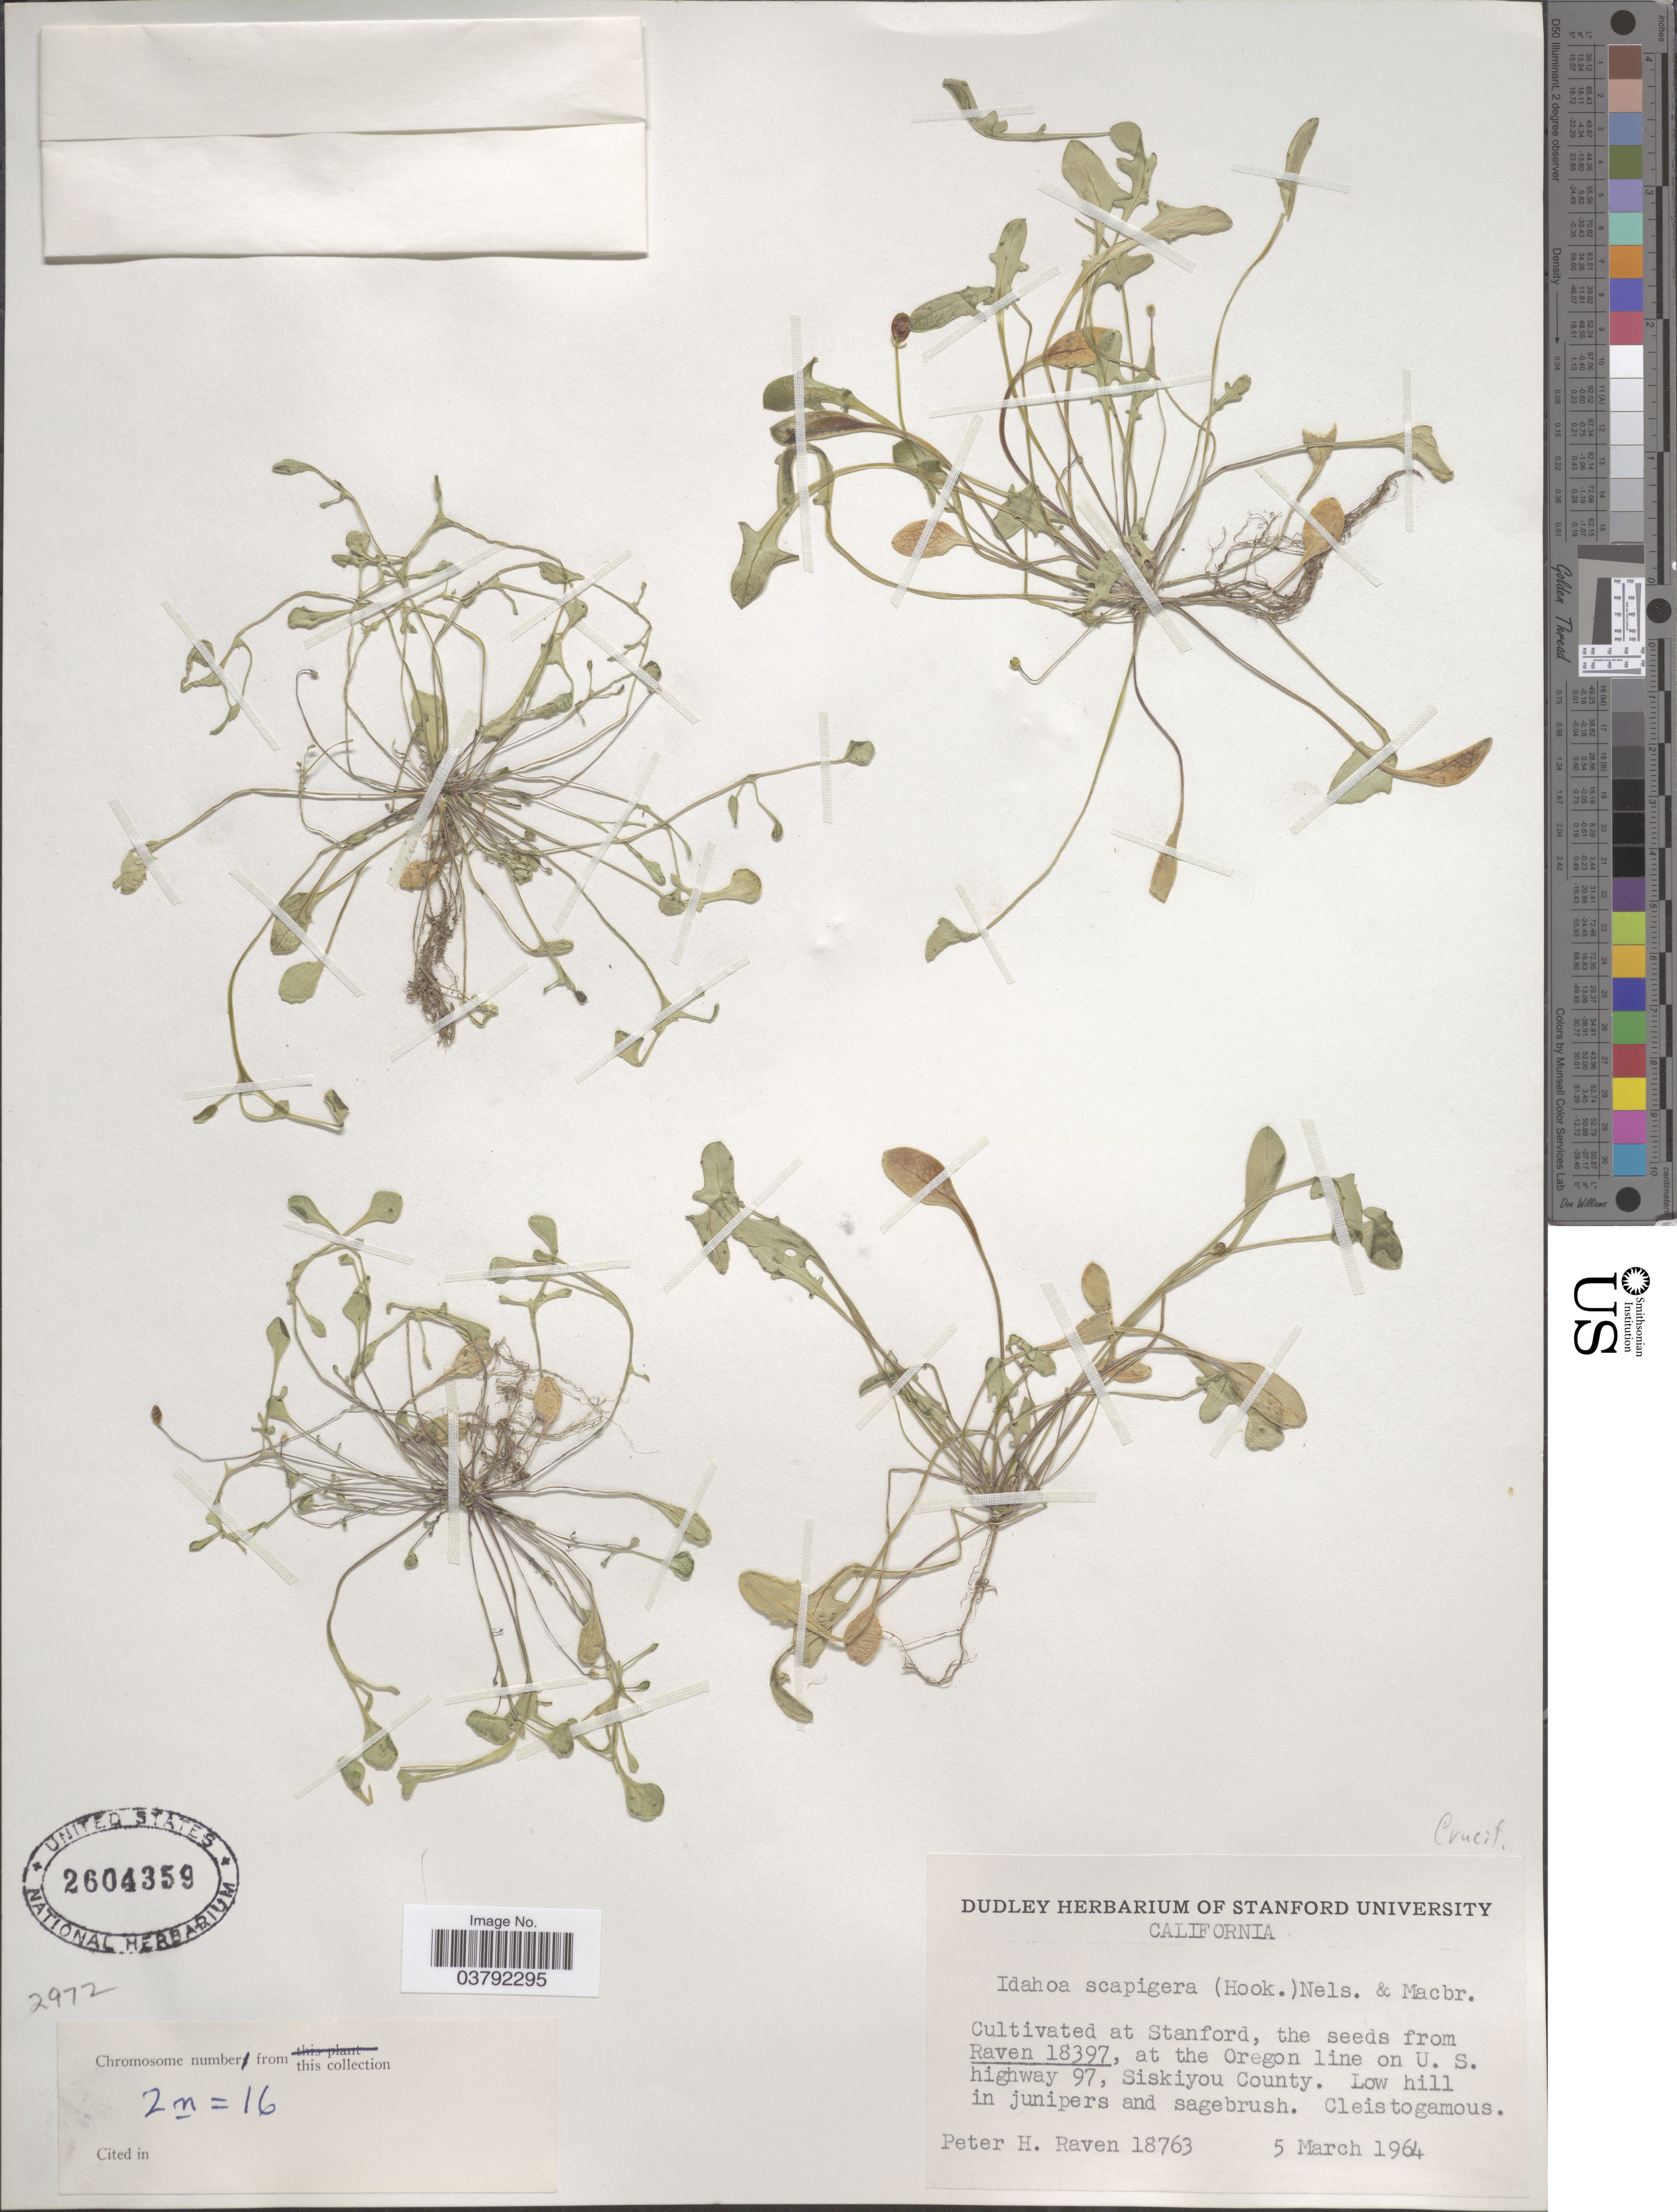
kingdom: Plantae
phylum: Tracheophyta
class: Magnoliopsida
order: Brassicales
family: Brassicaceae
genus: Idahoa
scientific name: Idahoa scapigera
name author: A. Nelson & J.F. Macbr.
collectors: P. H. Raven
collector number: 18763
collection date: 1964-03-05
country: United States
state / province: California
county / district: Santa Clara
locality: At Stanford.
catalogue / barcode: US 2604359